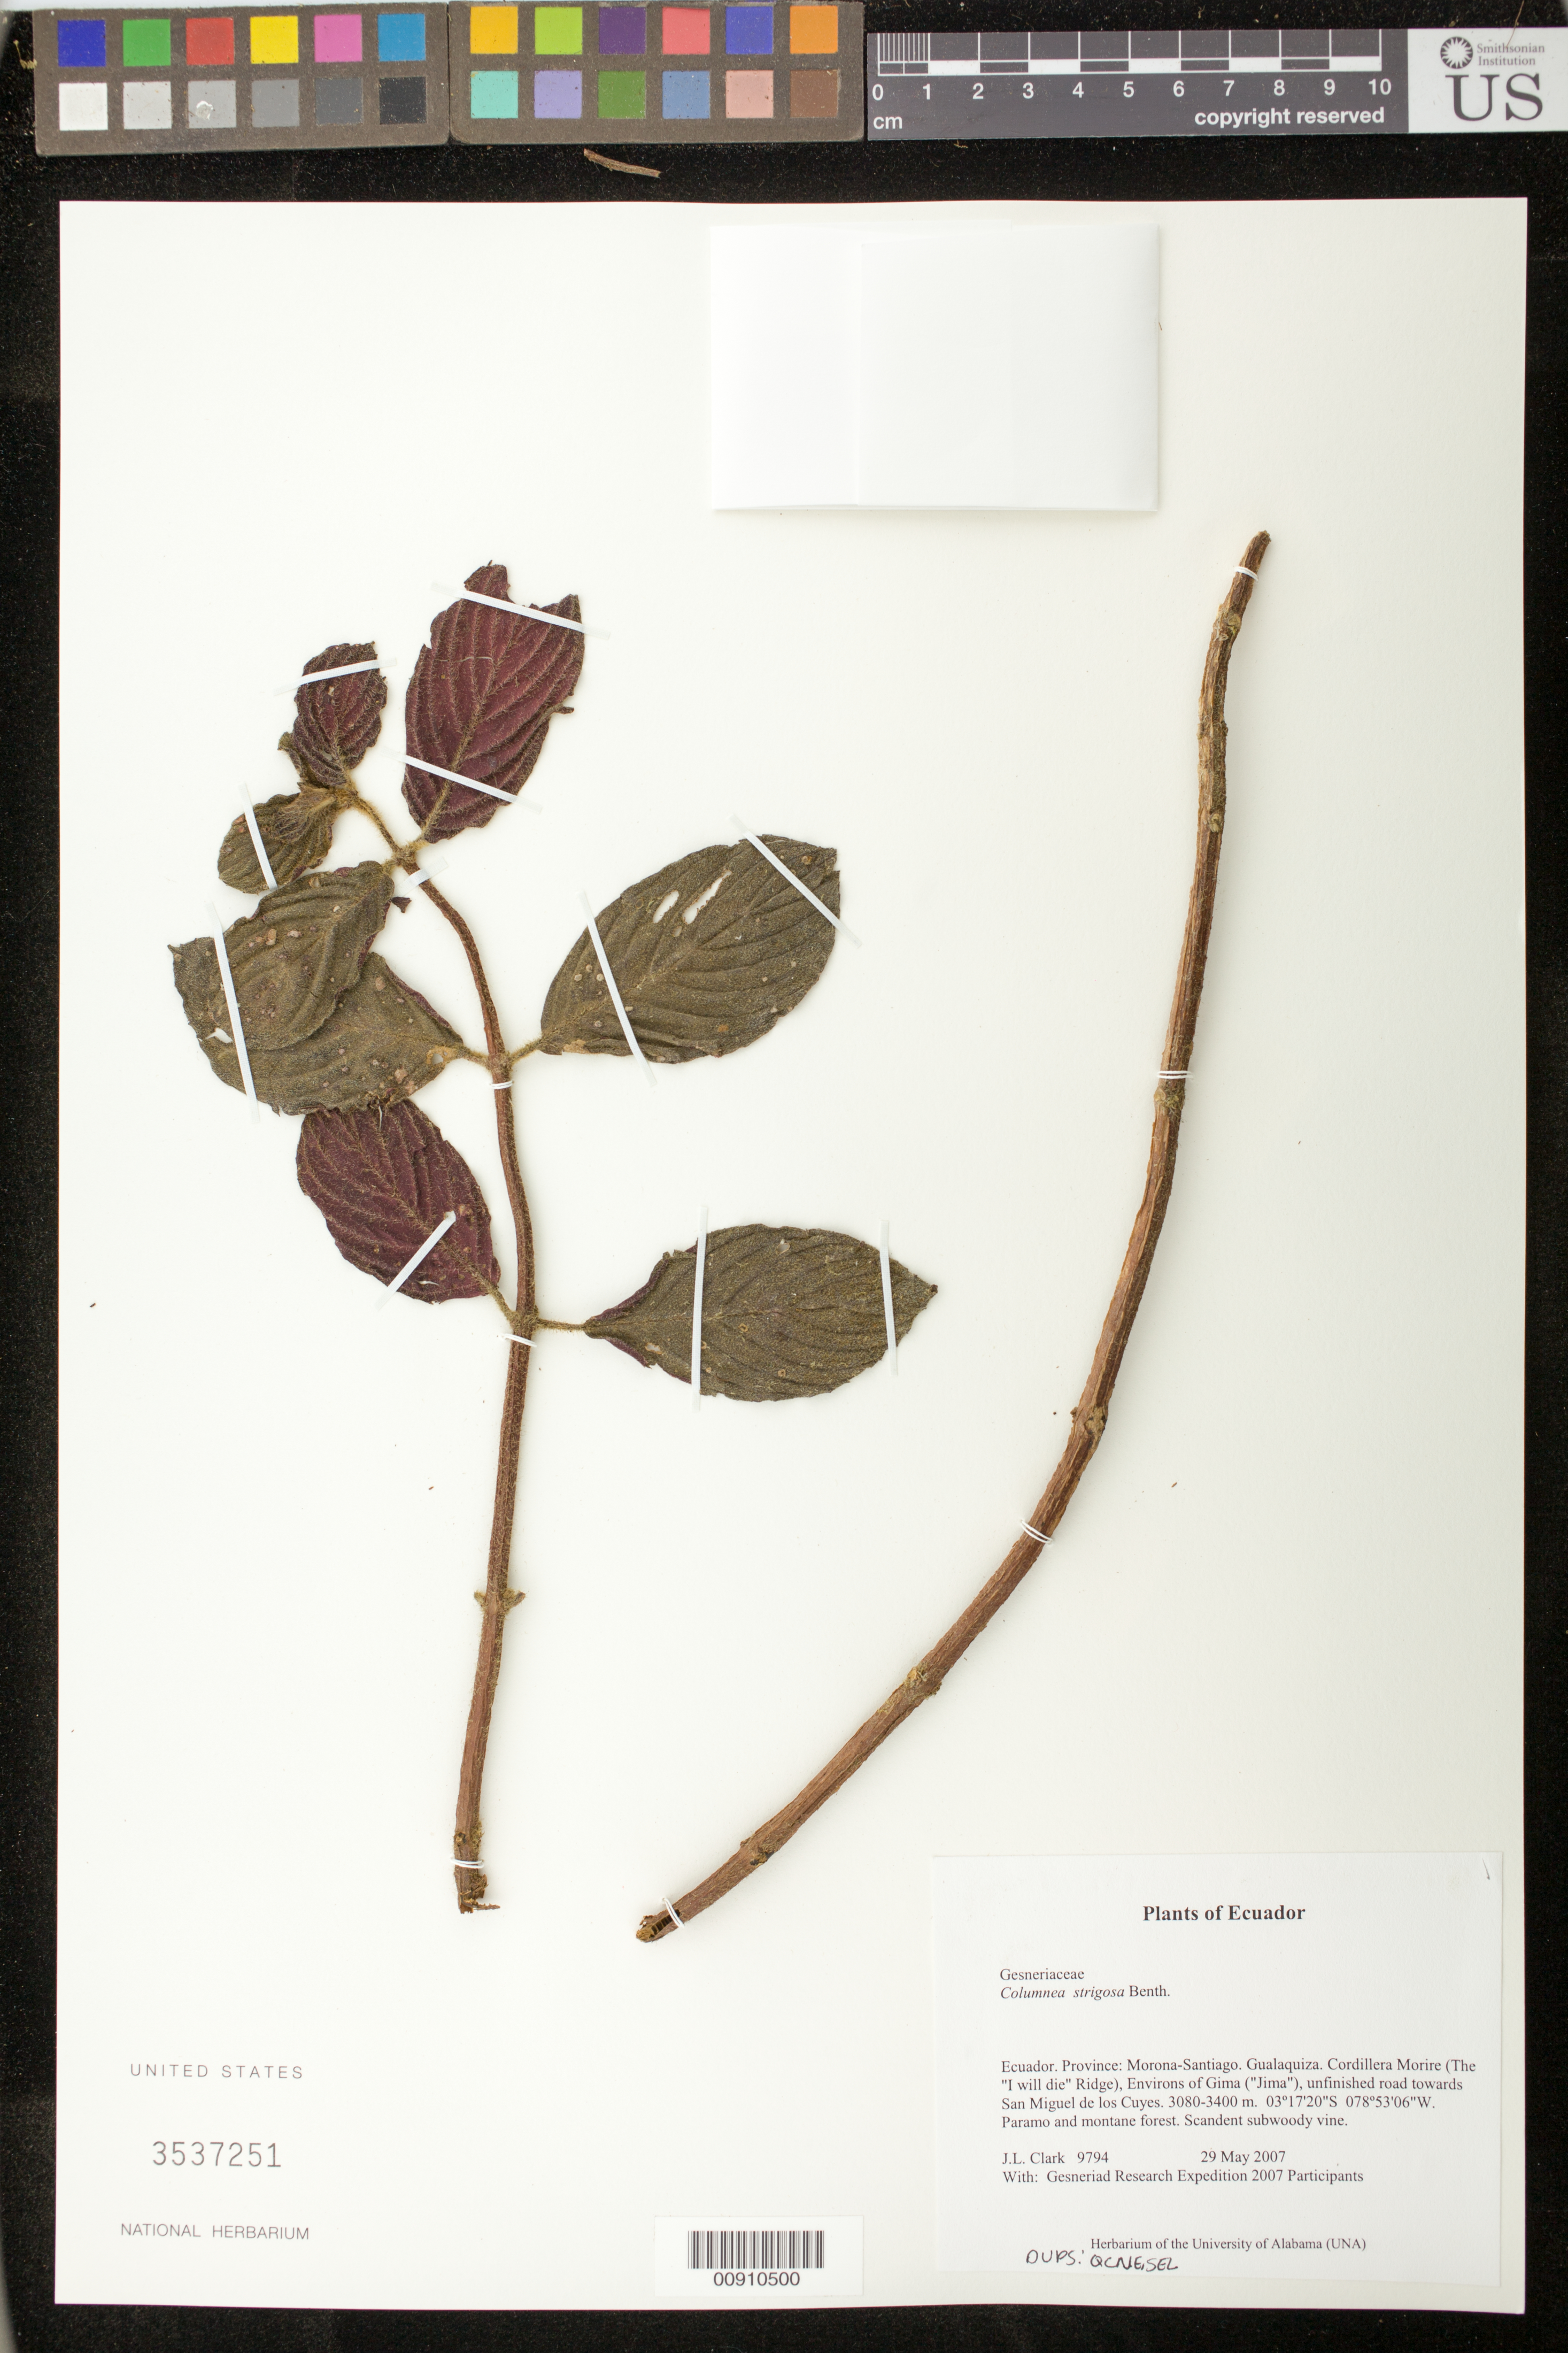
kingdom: Plantae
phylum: Tracheophyta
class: Magnoliopsida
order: Lamiales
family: Gesneriaceae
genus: Columnea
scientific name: Columnea strigosa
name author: Benth.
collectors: J. L. Clark & Gesneriad Research Expedition 2007 Participants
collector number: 9794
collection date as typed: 29 May 2007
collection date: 2007-05-29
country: Ecuador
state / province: Morona-Santiago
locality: Gualaquiza. Cordillera Morire (The "I will die" Ridge), Environs of Gima ("Jima"), unfinished road towards San Miguel de los Cuyes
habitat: Paramo and montane forest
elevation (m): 3080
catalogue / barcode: US 3537251